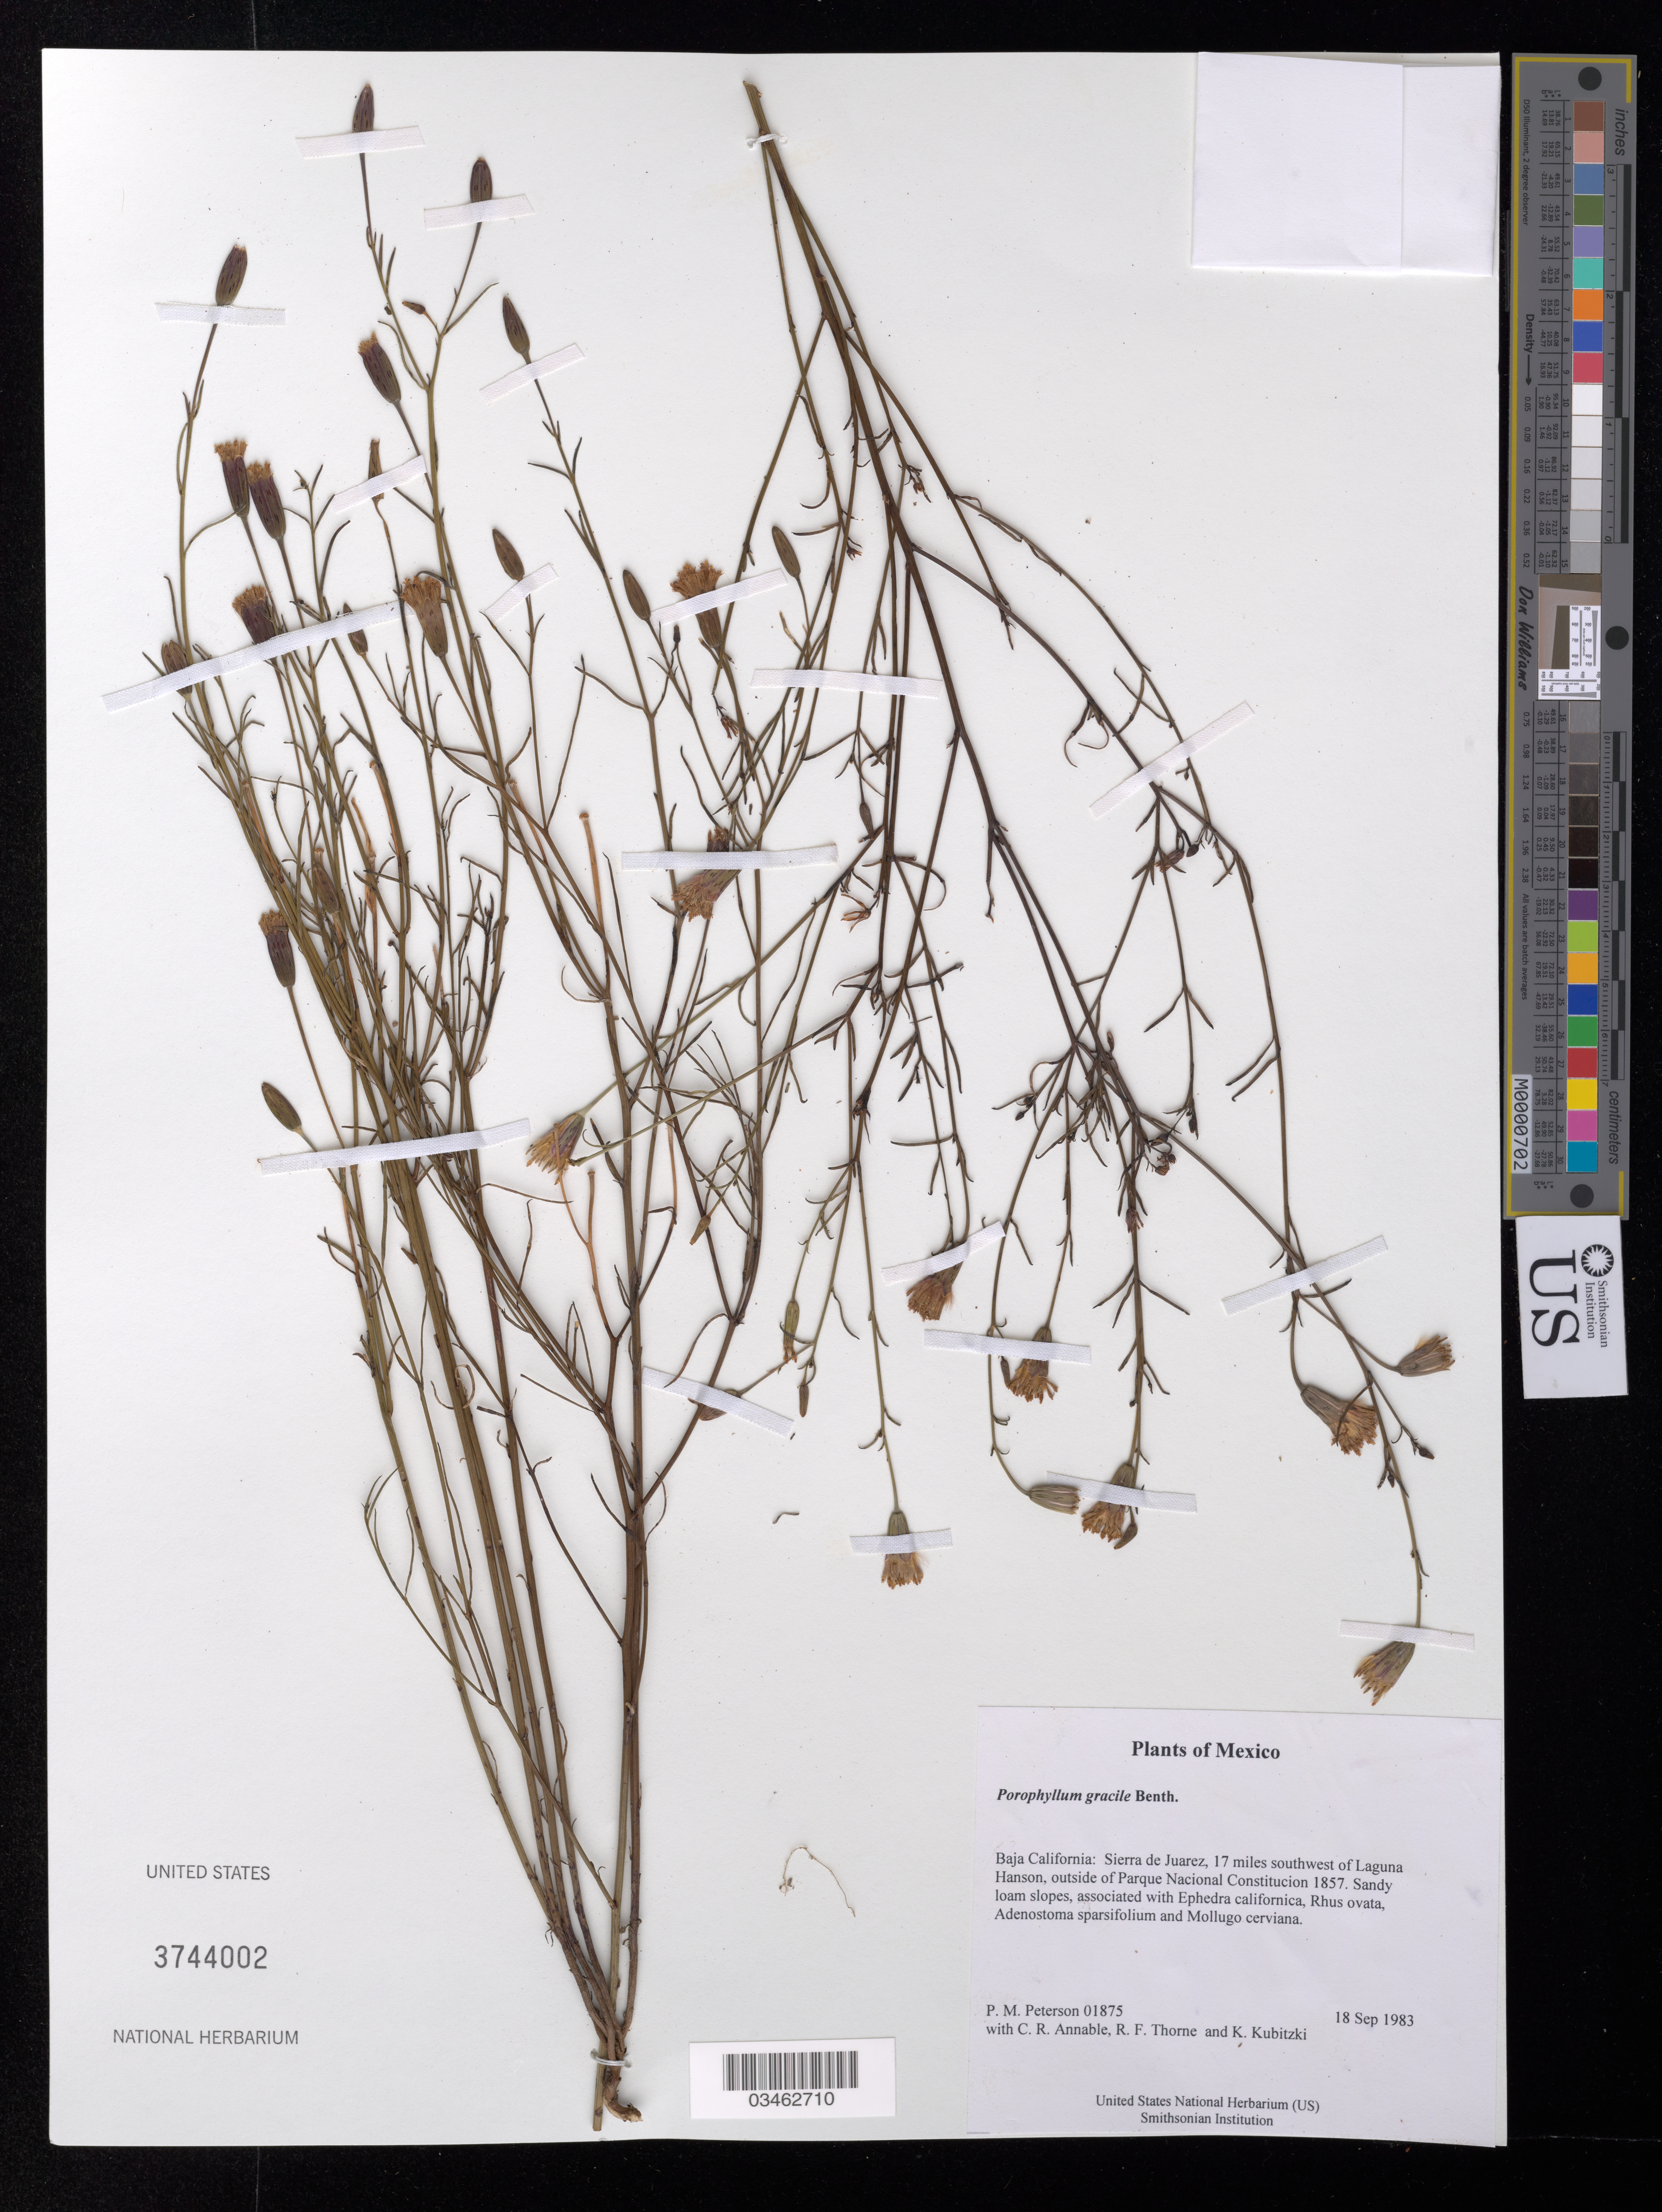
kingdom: Plantae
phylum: Tracheophyta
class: Magnoliopsida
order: Asterales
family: Asteraceae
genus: Porophyllum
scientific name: Porophyllum gracile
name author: Benth.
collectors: P. M. Peterson, C. R. Annable, R. F. Thorne & K. Kubitzki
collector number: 01875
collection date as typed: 18 Sep 1983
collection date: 1983-09-18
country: Mexico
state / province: Baja California Norte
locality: Sierra de Juarez, 17 miles southwest of Laguna Hanson, outside of Parque Nacional Constitucion 1857.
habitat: Sandy loam slopes, associated with Ephedra californica, Rhus ovata, Adenostoma sparsifolium and Mollugo cerviana.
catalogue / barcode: US 3744002